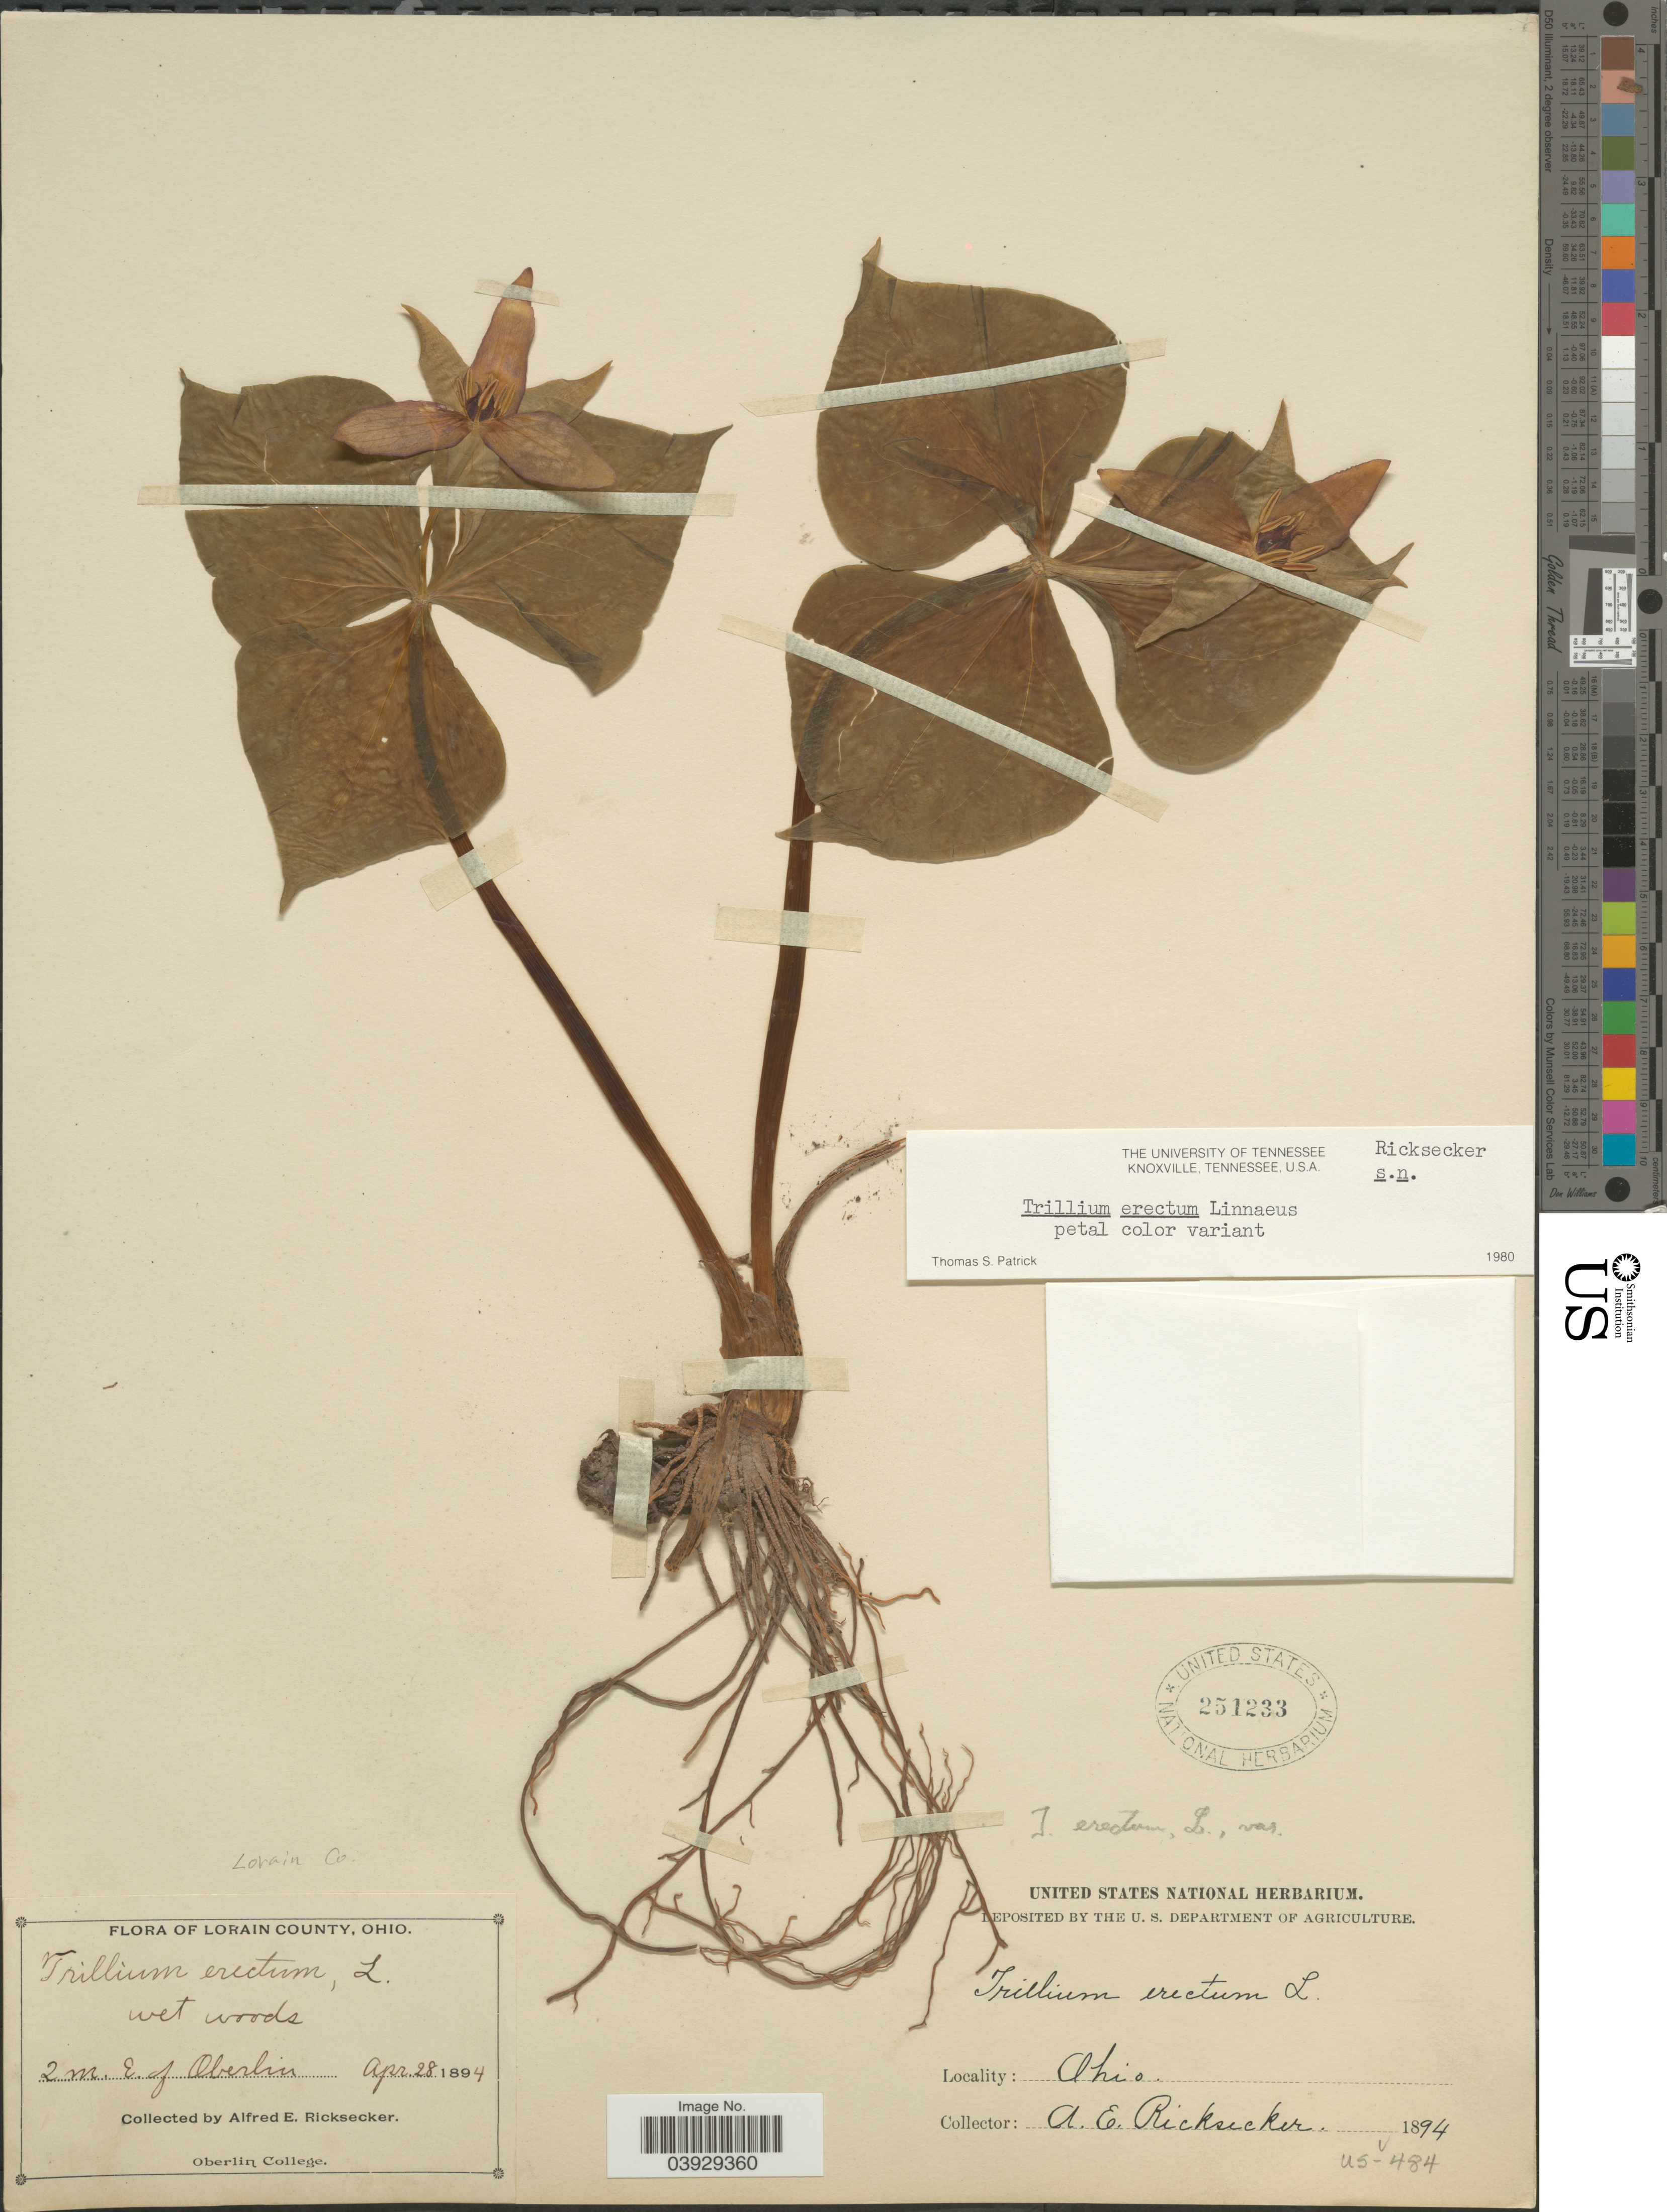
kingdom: Plantae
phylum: Tracheophyta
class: Liliopsida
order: Liliales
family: Melanthiaceae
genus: Trillium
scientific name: Trillium erectum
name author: L.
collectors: A. E. Ricksecker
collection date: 1894-04-28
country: United States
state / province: Ohio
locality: Lorain County. 2 m. E. of Oberlin.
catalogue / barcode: US 251233